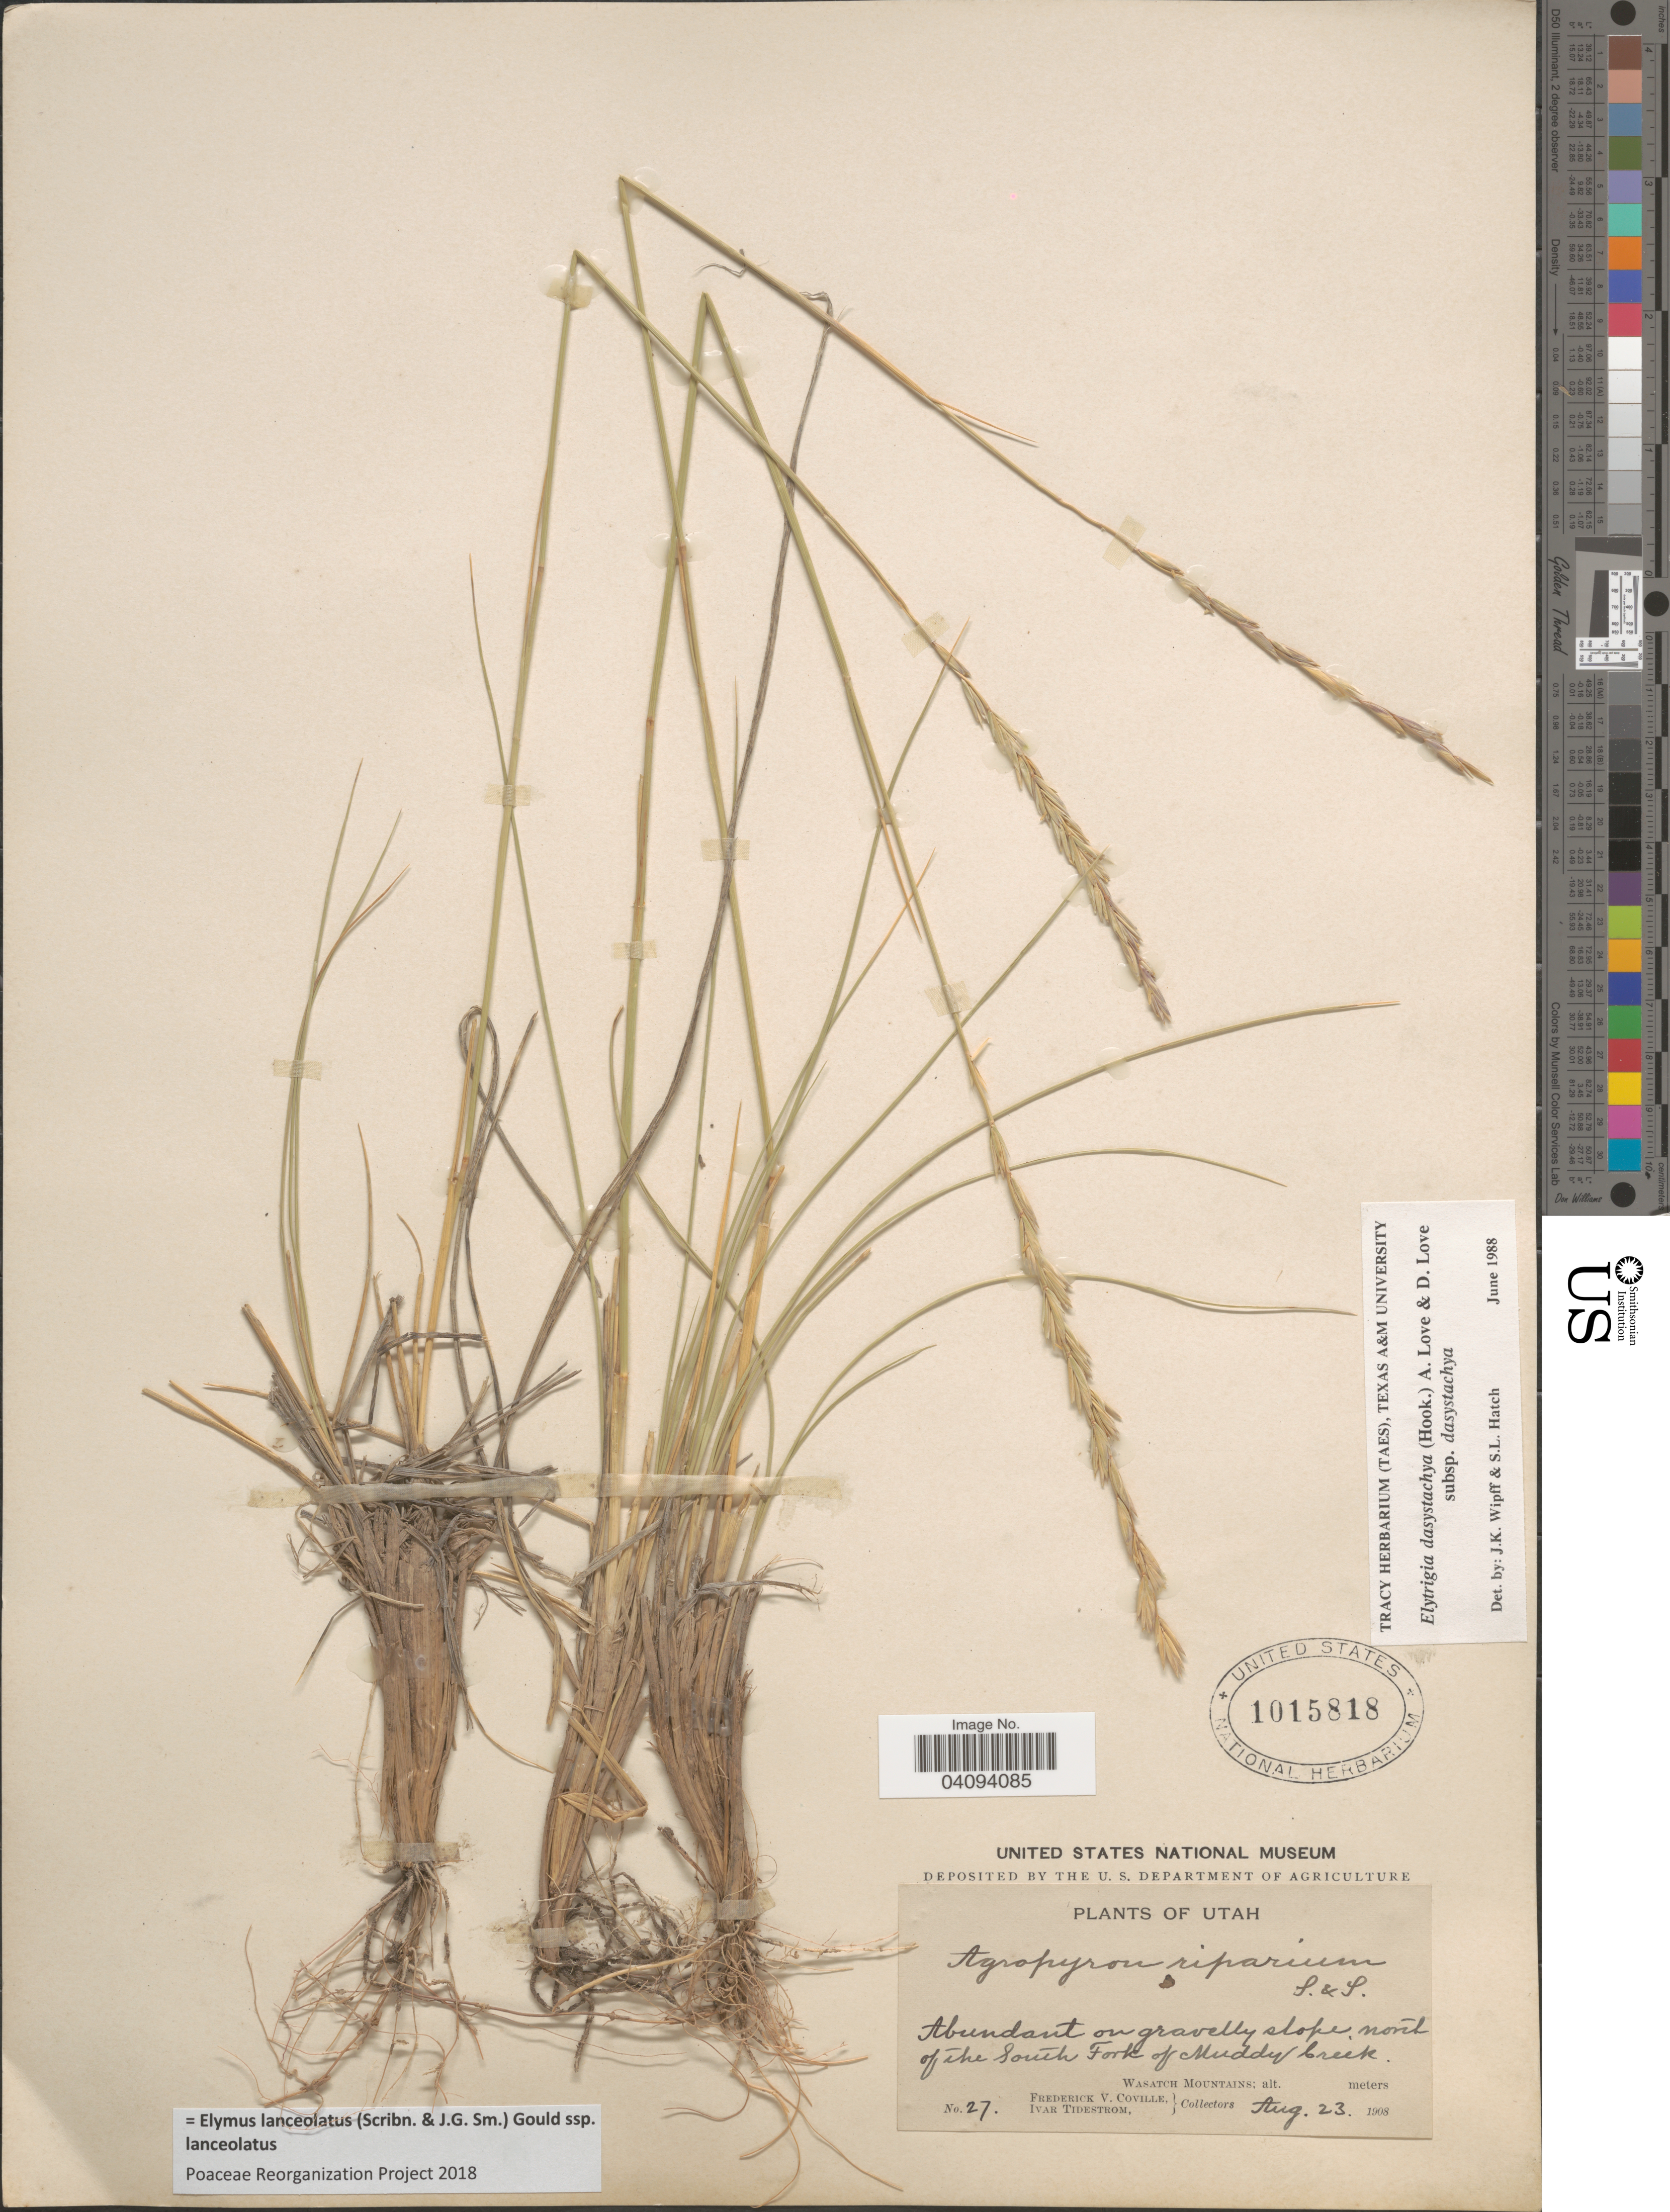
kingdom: Plantae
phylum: Tracheophyta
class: Liliopsida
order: Poales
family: Poaceae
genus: Elymus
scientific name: Elymus lanceolatus subsp. lanceolatus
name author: (Scribn. & J.G. Sm.) Gould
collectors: F. V. Coville & I. F. Tidestrom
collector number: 27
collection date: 1908-08-23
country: United States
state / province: Utah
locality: Abundant on gravelly slope, north of the South Fork of Muddy Creek. Wasatch Mountains.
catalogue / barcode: US 1015818